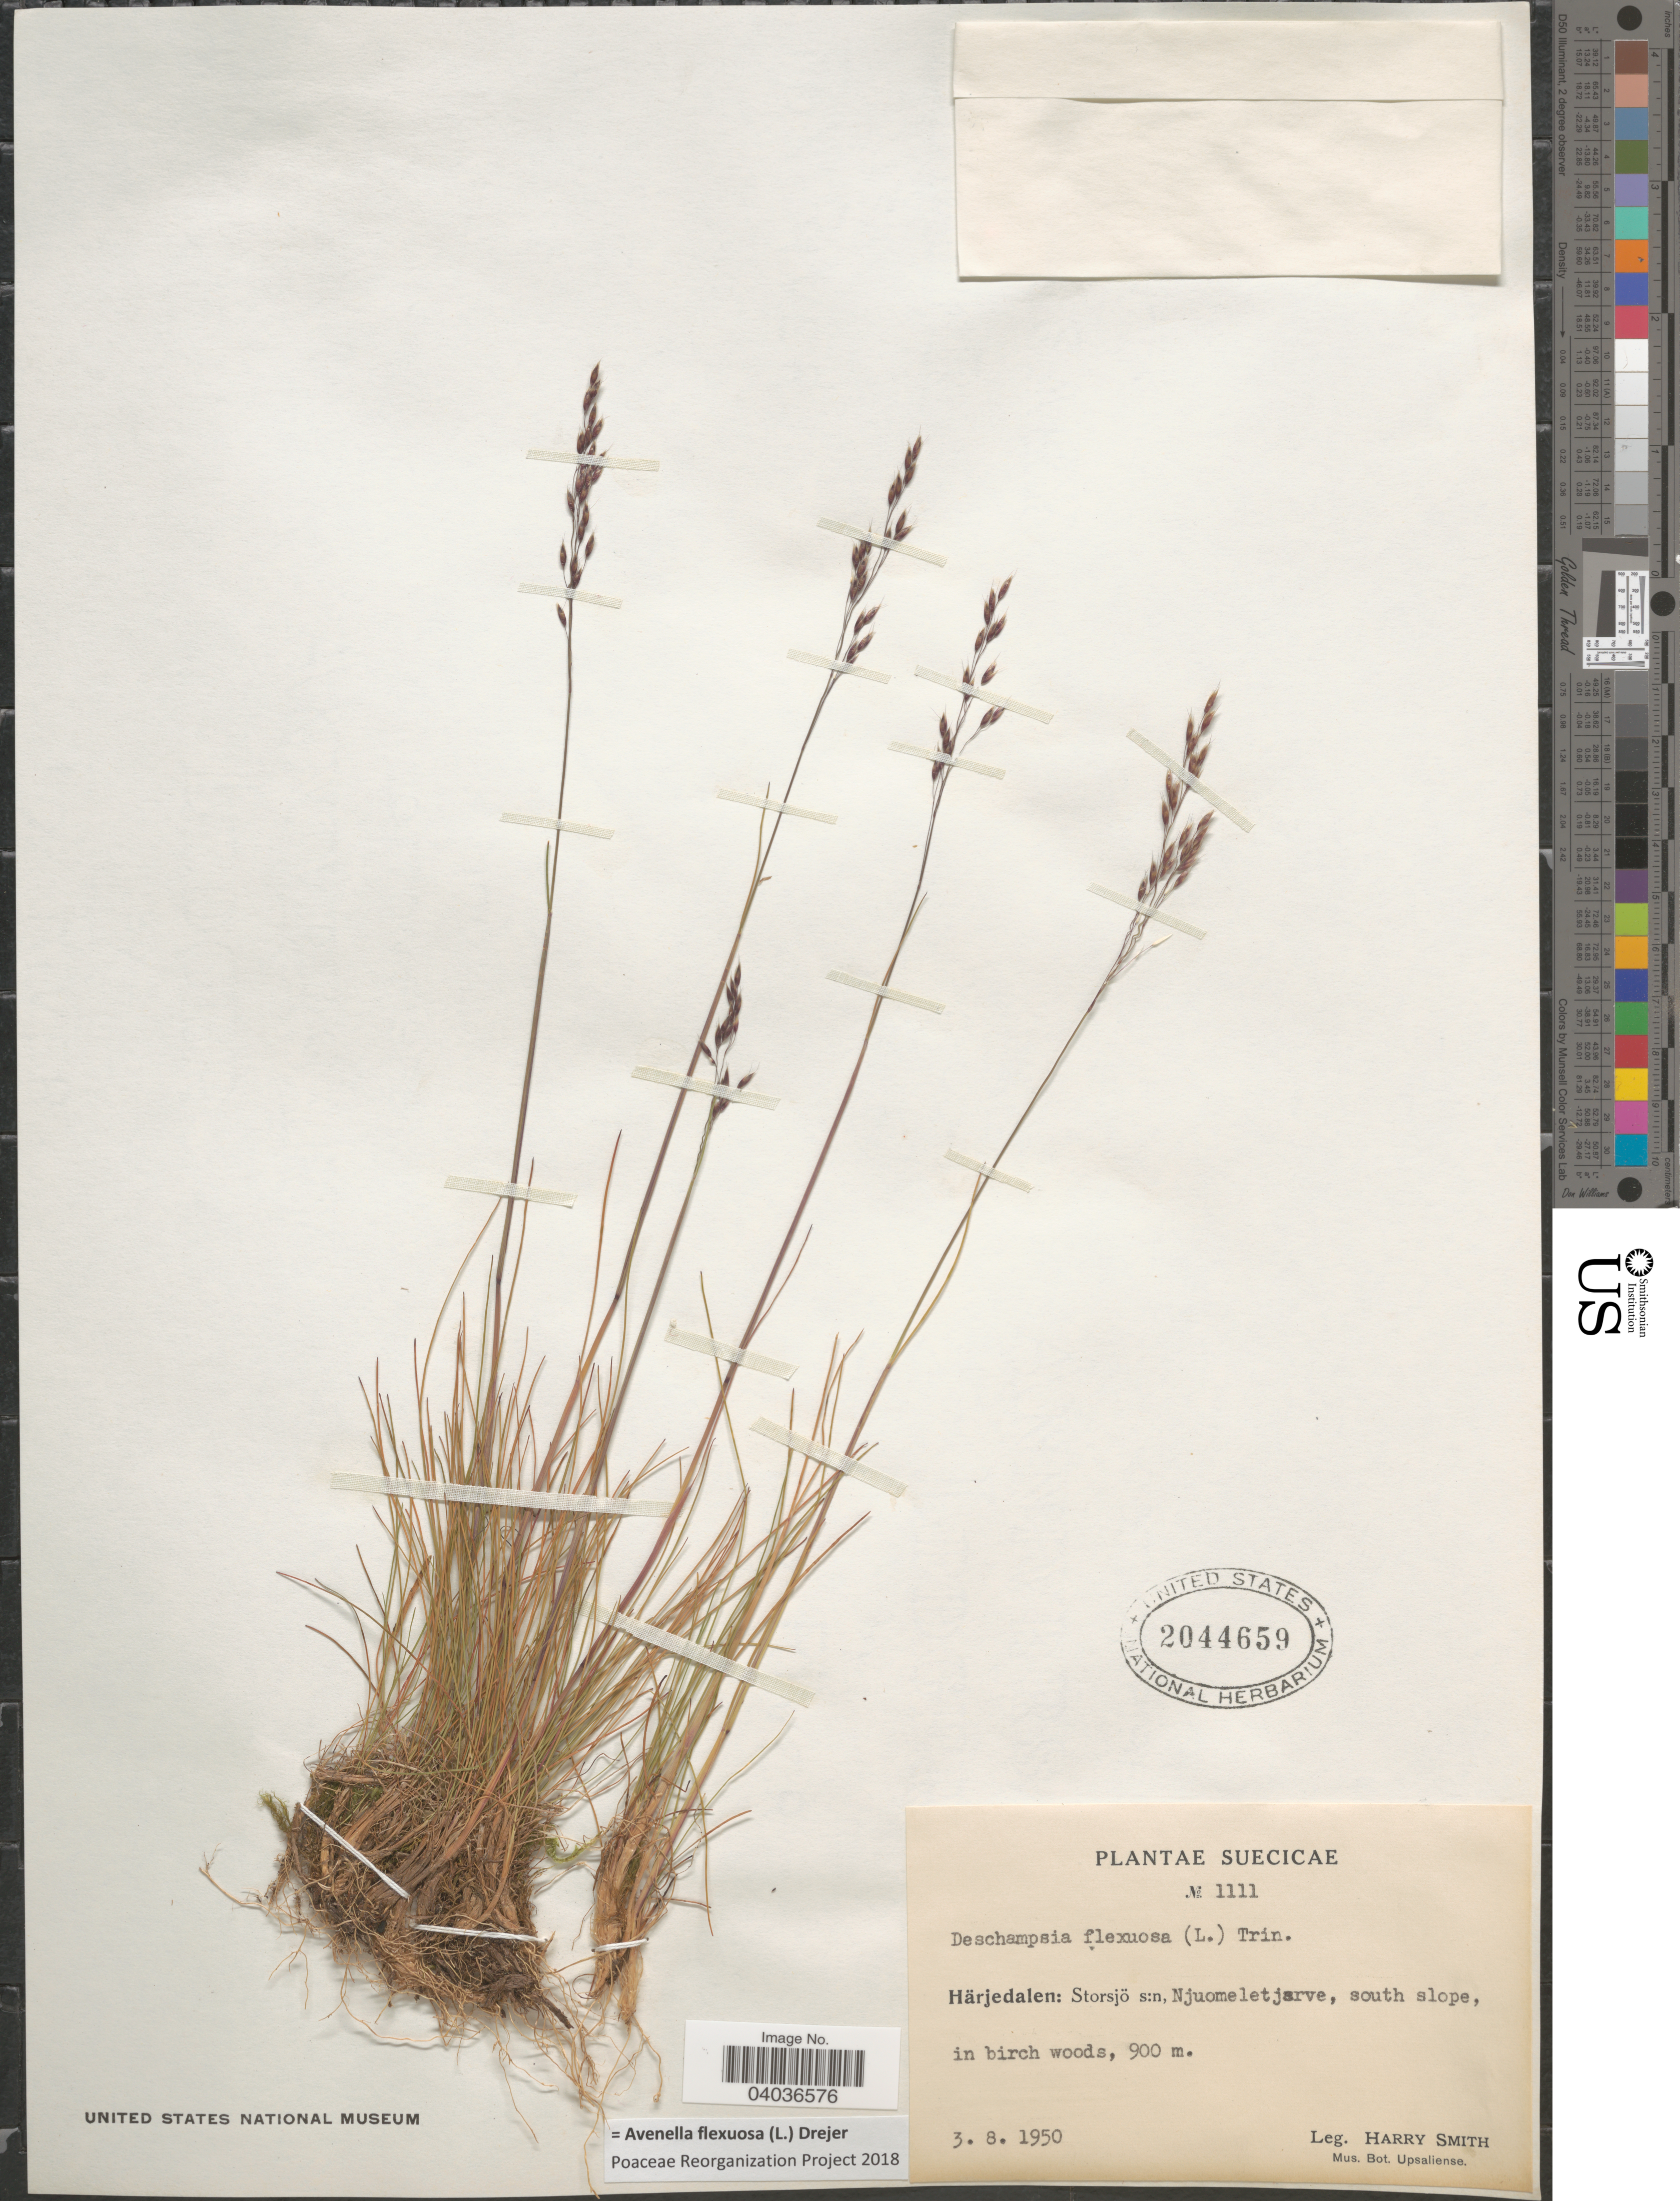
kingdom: Plantae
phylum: Tracheophyta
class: Liliopsida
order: Poales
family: Poaceae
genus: Avenella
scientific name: Avenella flexuosa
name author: (L.) Drejer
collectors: H. Smith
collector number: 1111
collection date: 1950-08-03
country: Sweden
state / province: Jamtland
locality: Suecicae. Hárjedalen: Storsjö s:n Njuomeletjarve, south slope.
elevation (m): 900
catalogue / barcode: US 2044659